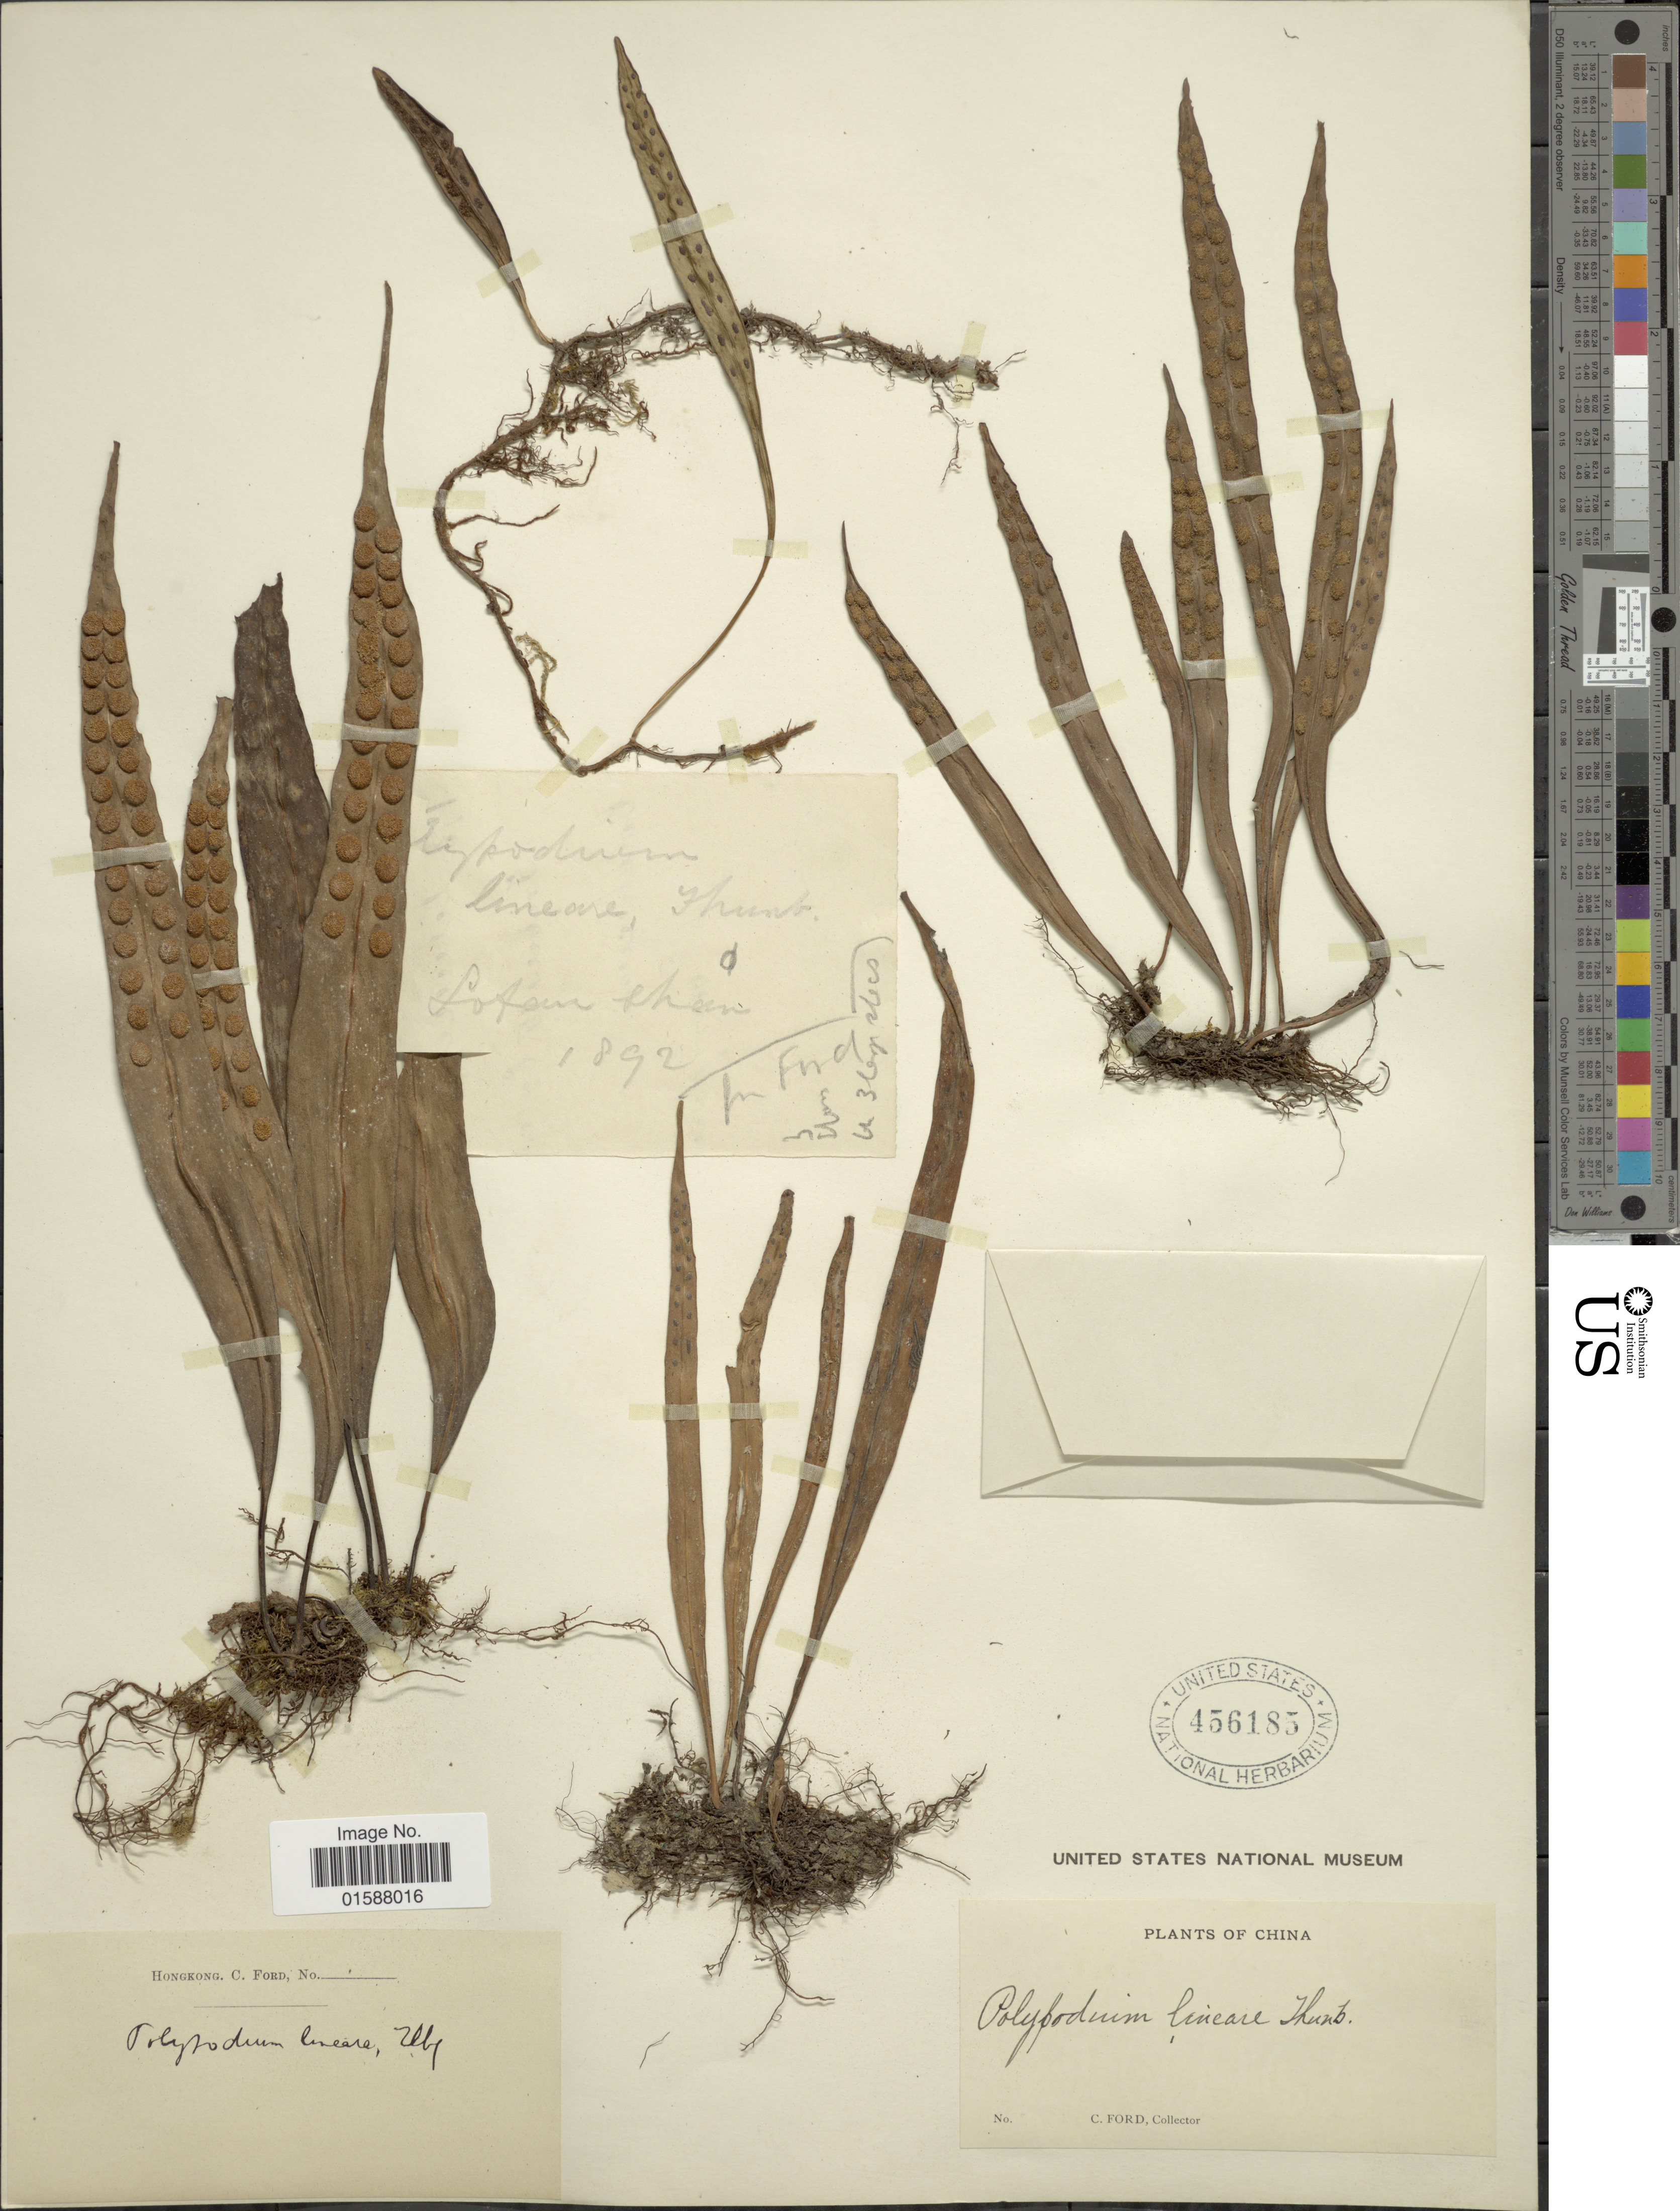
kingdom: Plantae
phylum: Tracheophyta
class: Polypodiopsida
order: Polypodiales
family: Polypodiaceae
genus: Lepisorus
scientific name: Lepisorus thunbergianus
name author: (Kaulf.) Ching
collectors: C. Ford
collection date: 1892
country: China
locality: Lotan shan [interpreted]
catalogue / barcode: US 456185